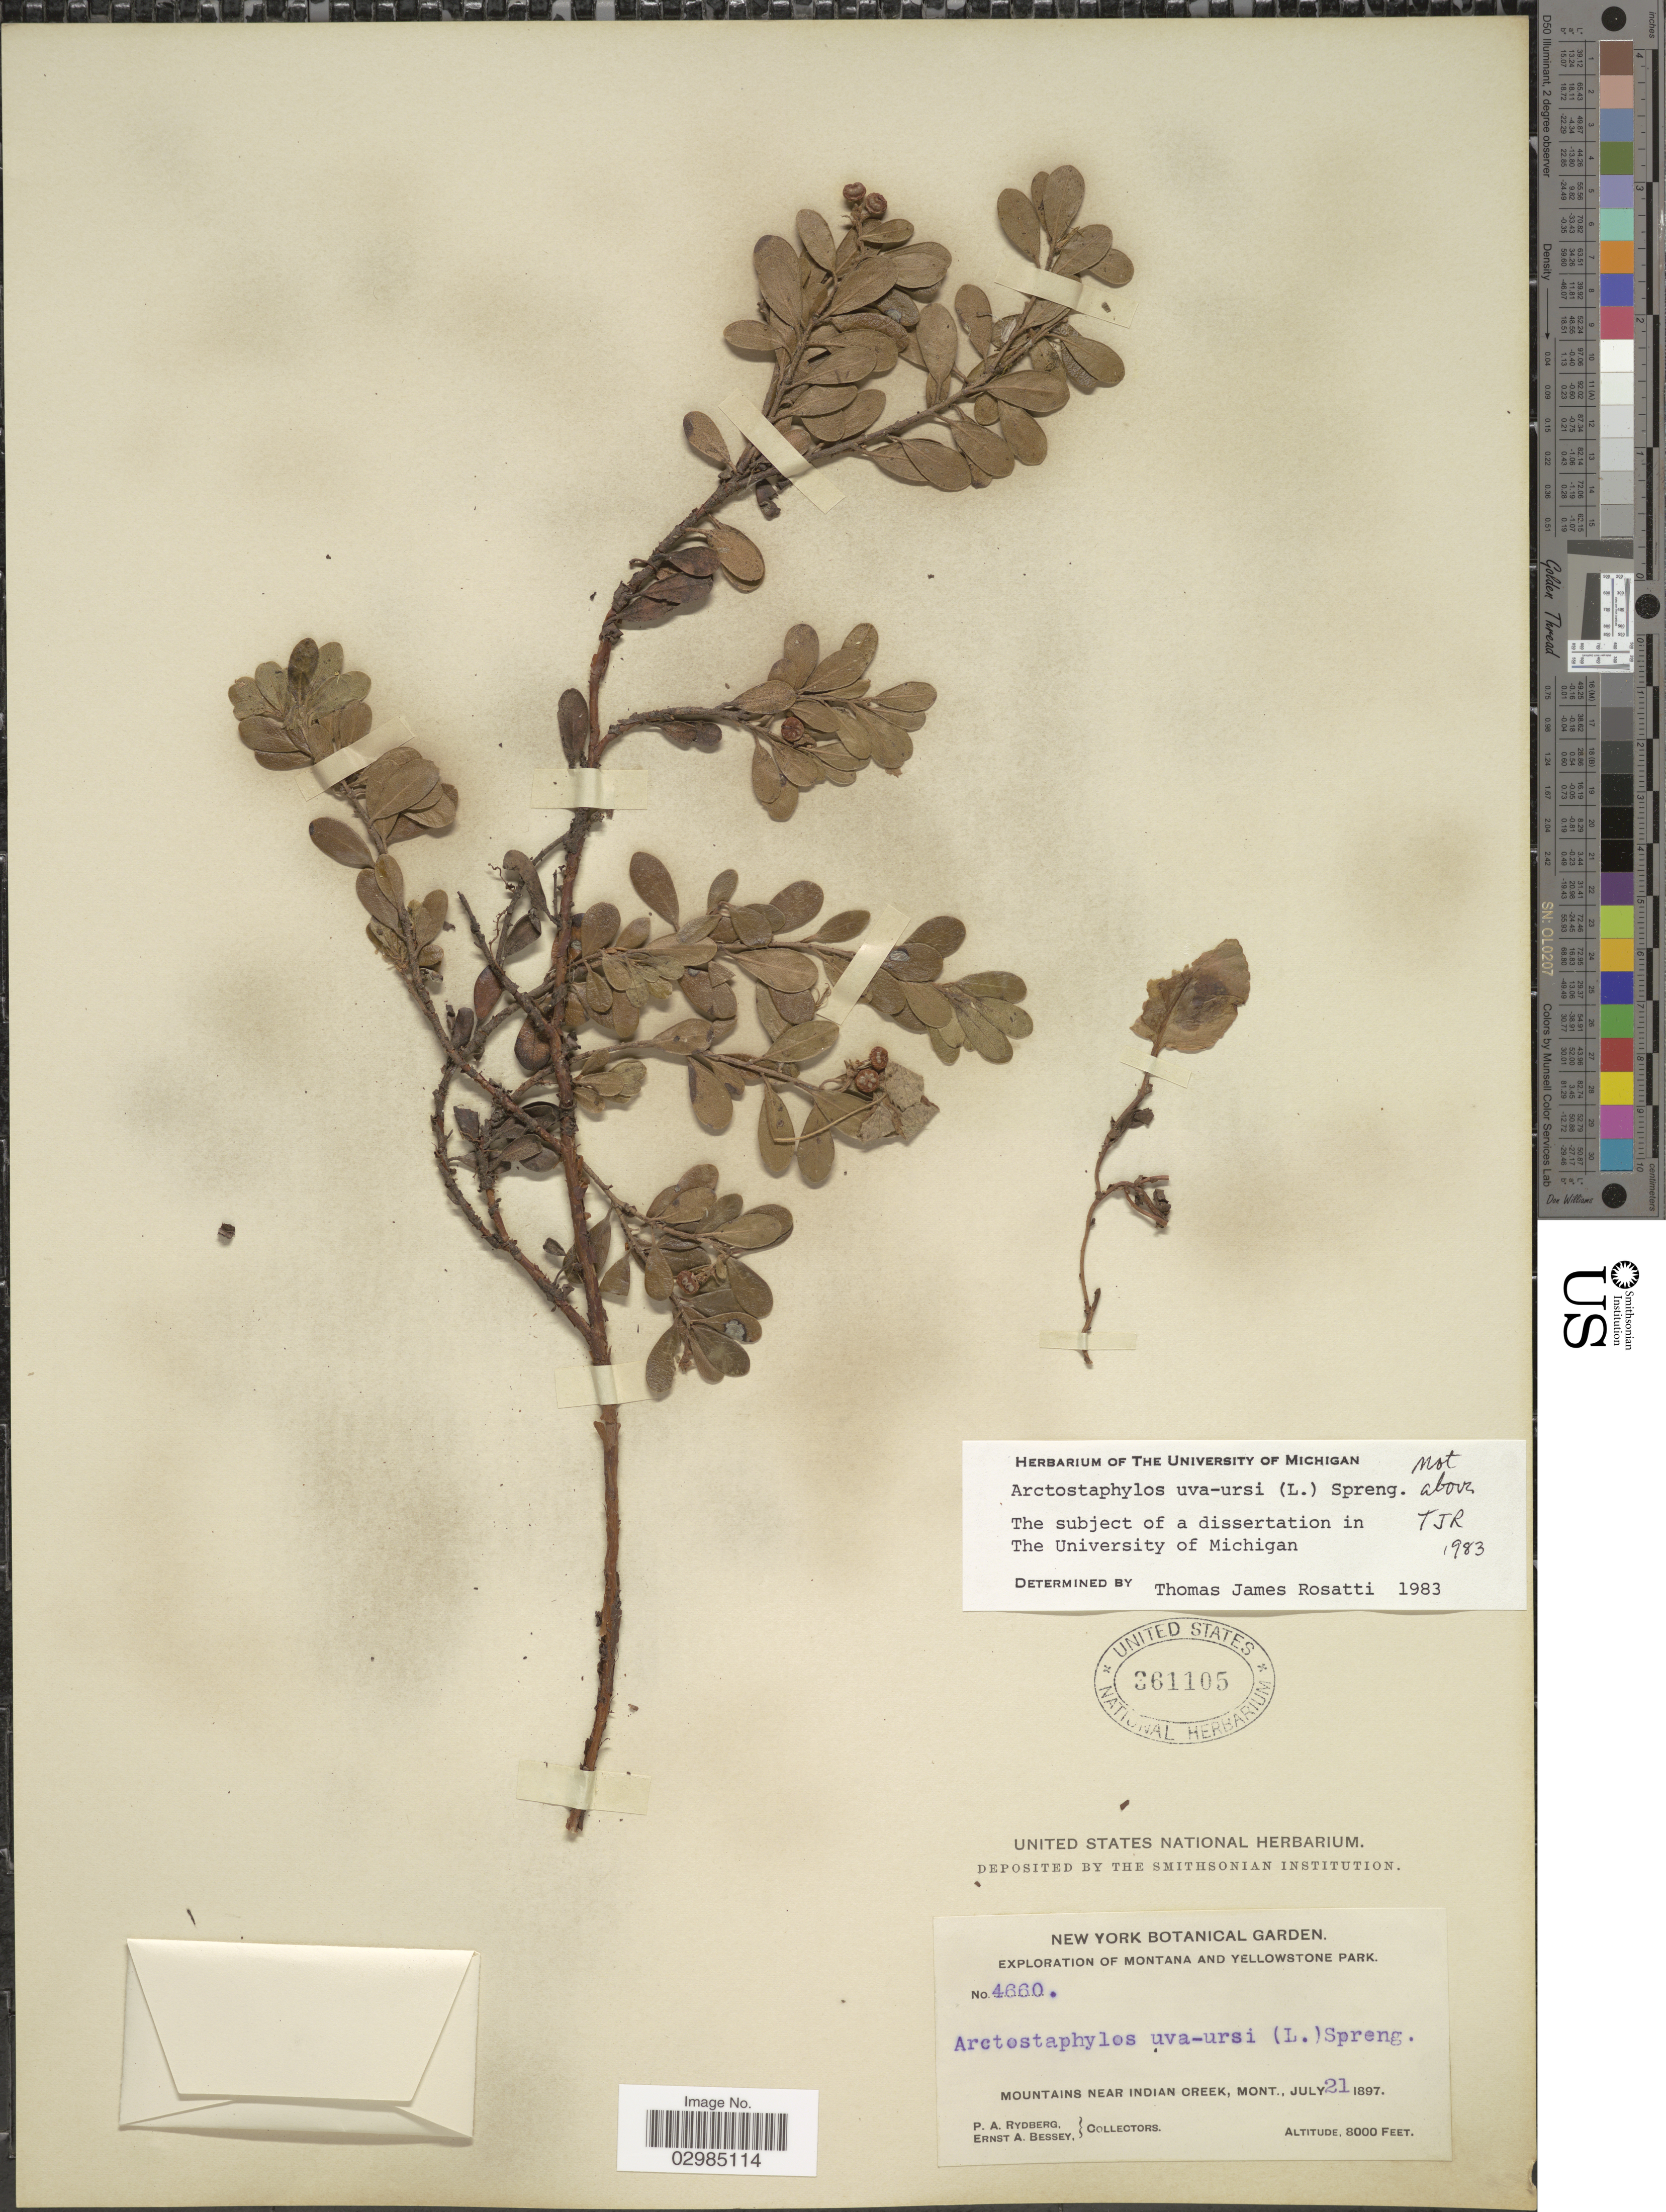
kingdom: Plantae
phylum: Tracheophyta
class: Magnoliopsida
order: Ericales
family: Ericaceae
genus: Arctostaphylos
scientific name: Arctostaphylos uva-ursi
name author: (L.) Spreng.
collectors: P. A. Rydberg & E. A. Bessey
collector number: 4660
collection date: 1897-07-21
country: United States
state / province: Montana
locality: Montana and Yellowstone Park. Mountains near Indian Creek.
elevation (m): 2438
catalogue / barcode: US 361105